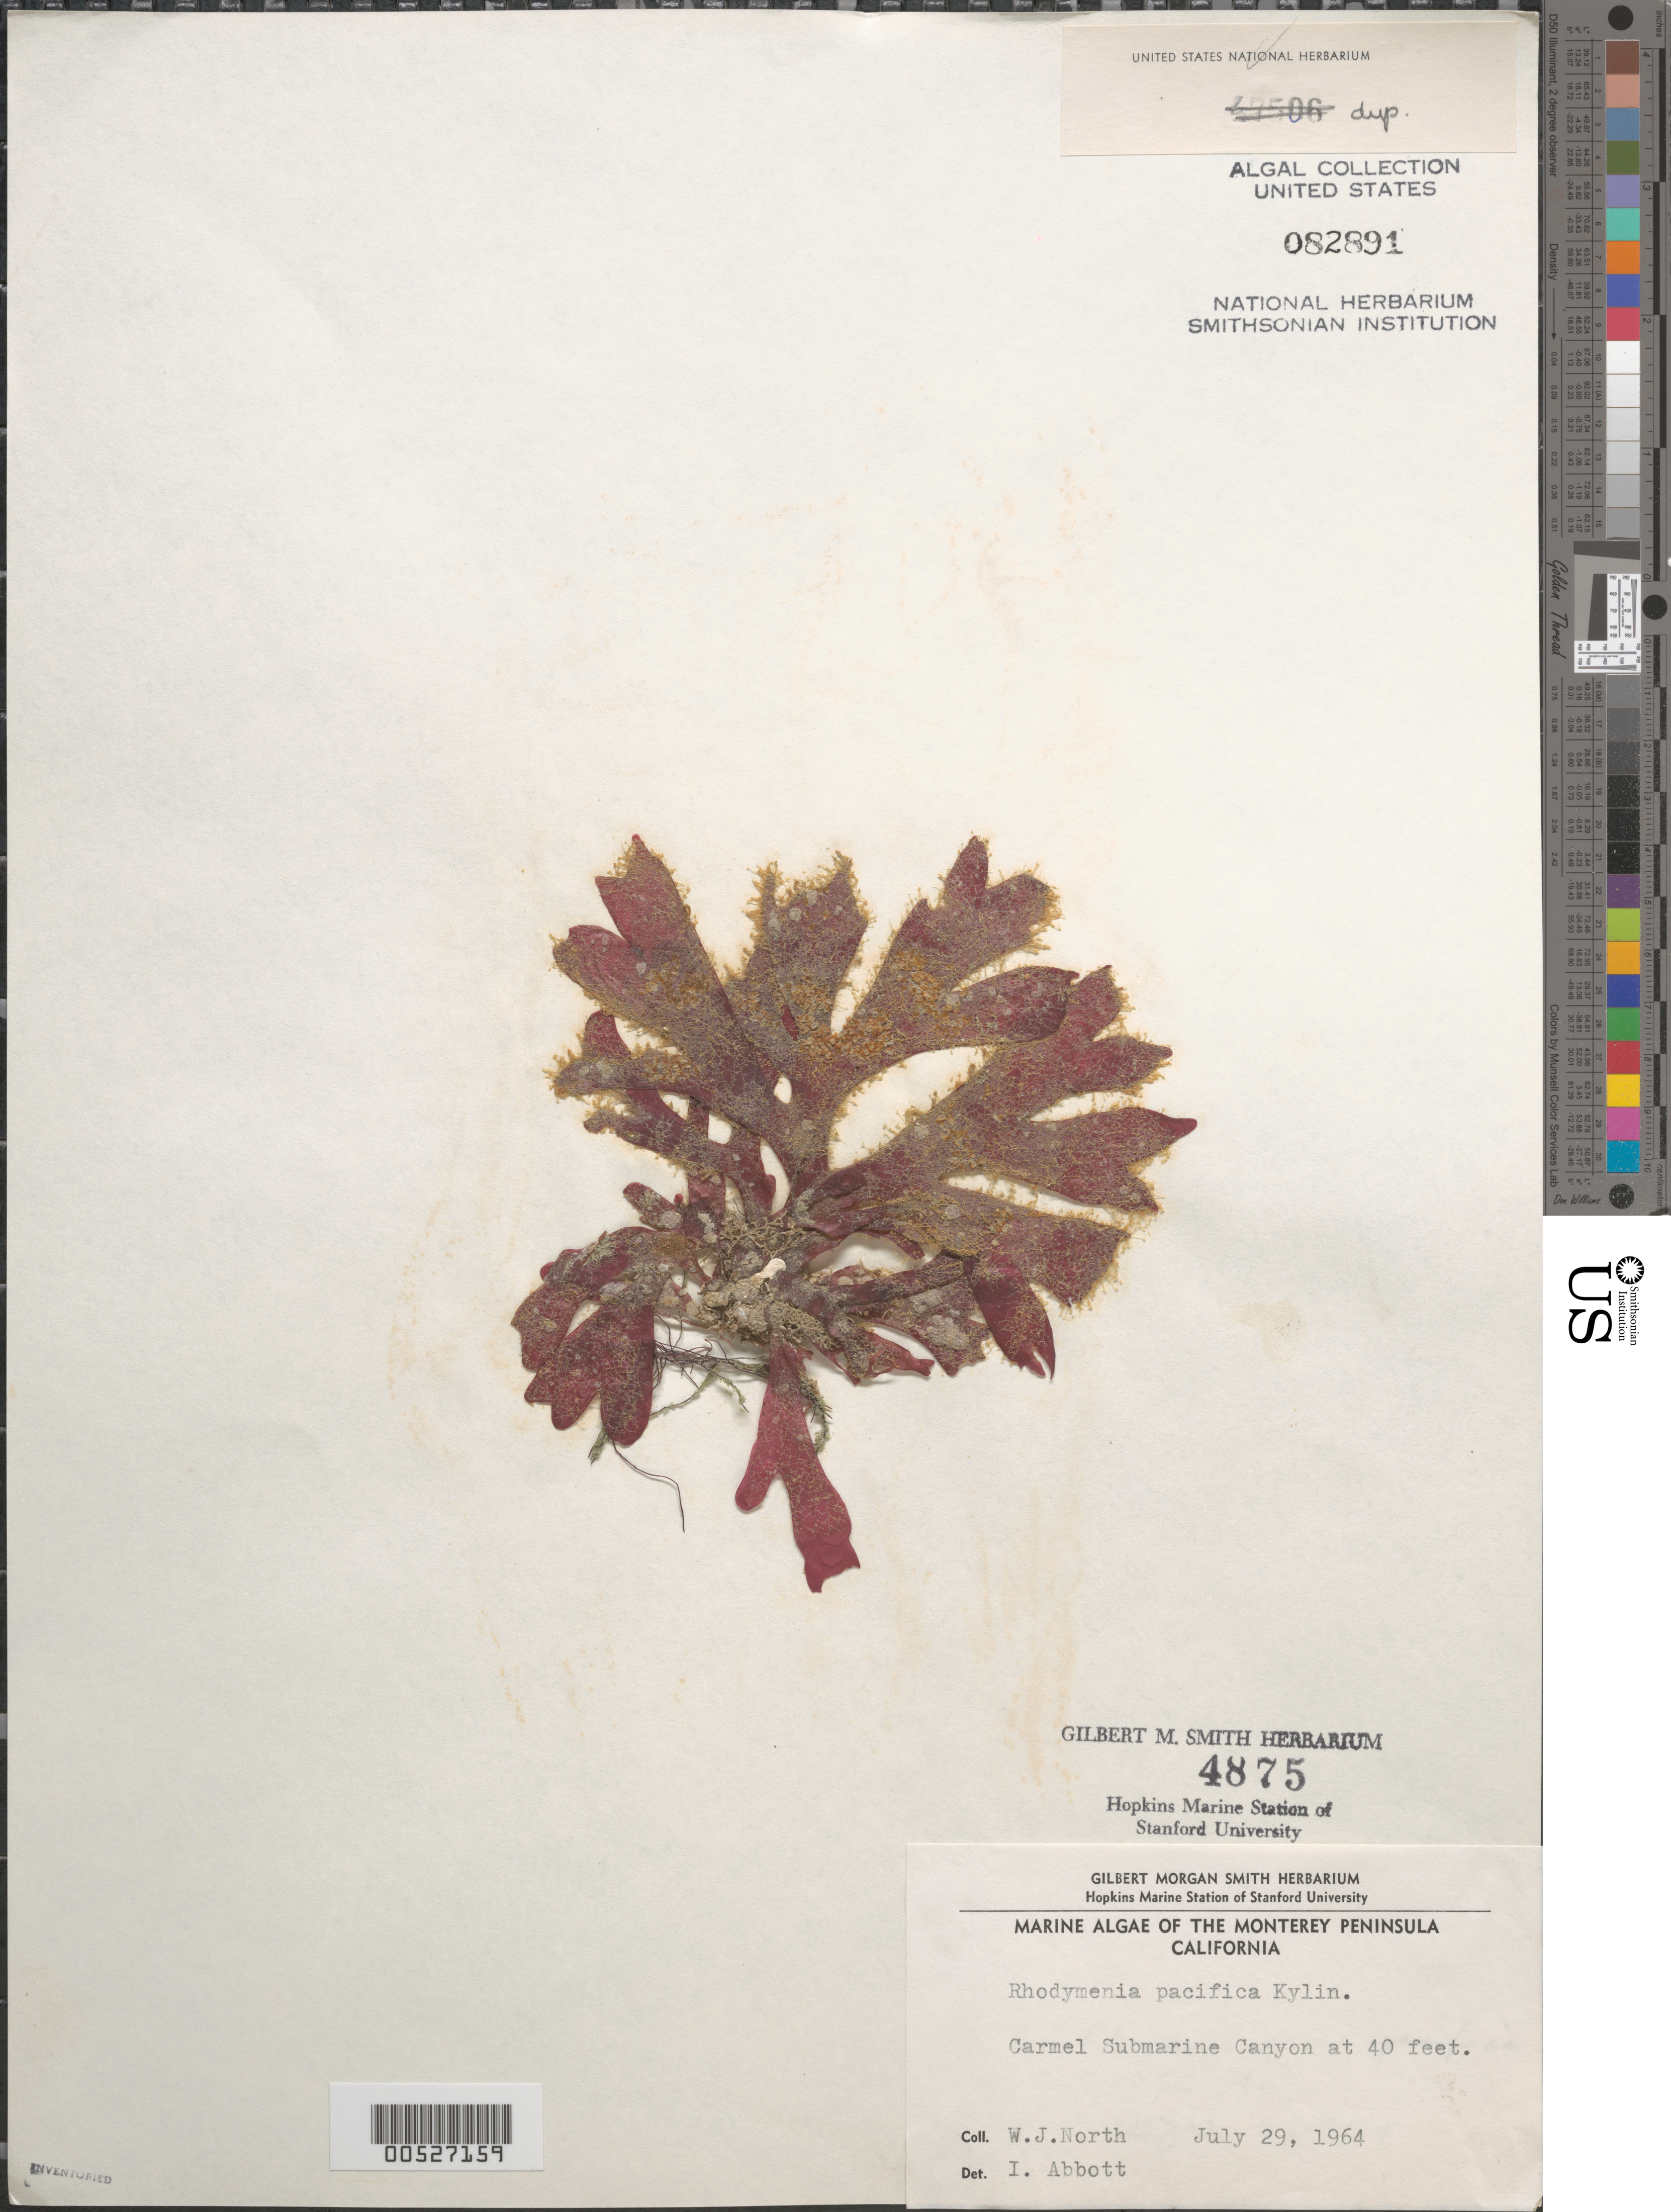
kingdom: Plantae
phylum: Rhodophyta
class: Florideophyceae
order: Rhodymeniales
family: Rhodymeniaceae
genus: Rhodymenia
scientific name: Rhodymenia pacifica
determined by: Abbott, Isabella A.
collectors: W. North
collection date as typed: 29 Jul 1964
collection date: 1964-07-29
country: United States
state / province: California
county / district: Monterey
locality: Carmel Submarine Canyon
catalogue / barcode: US 82891